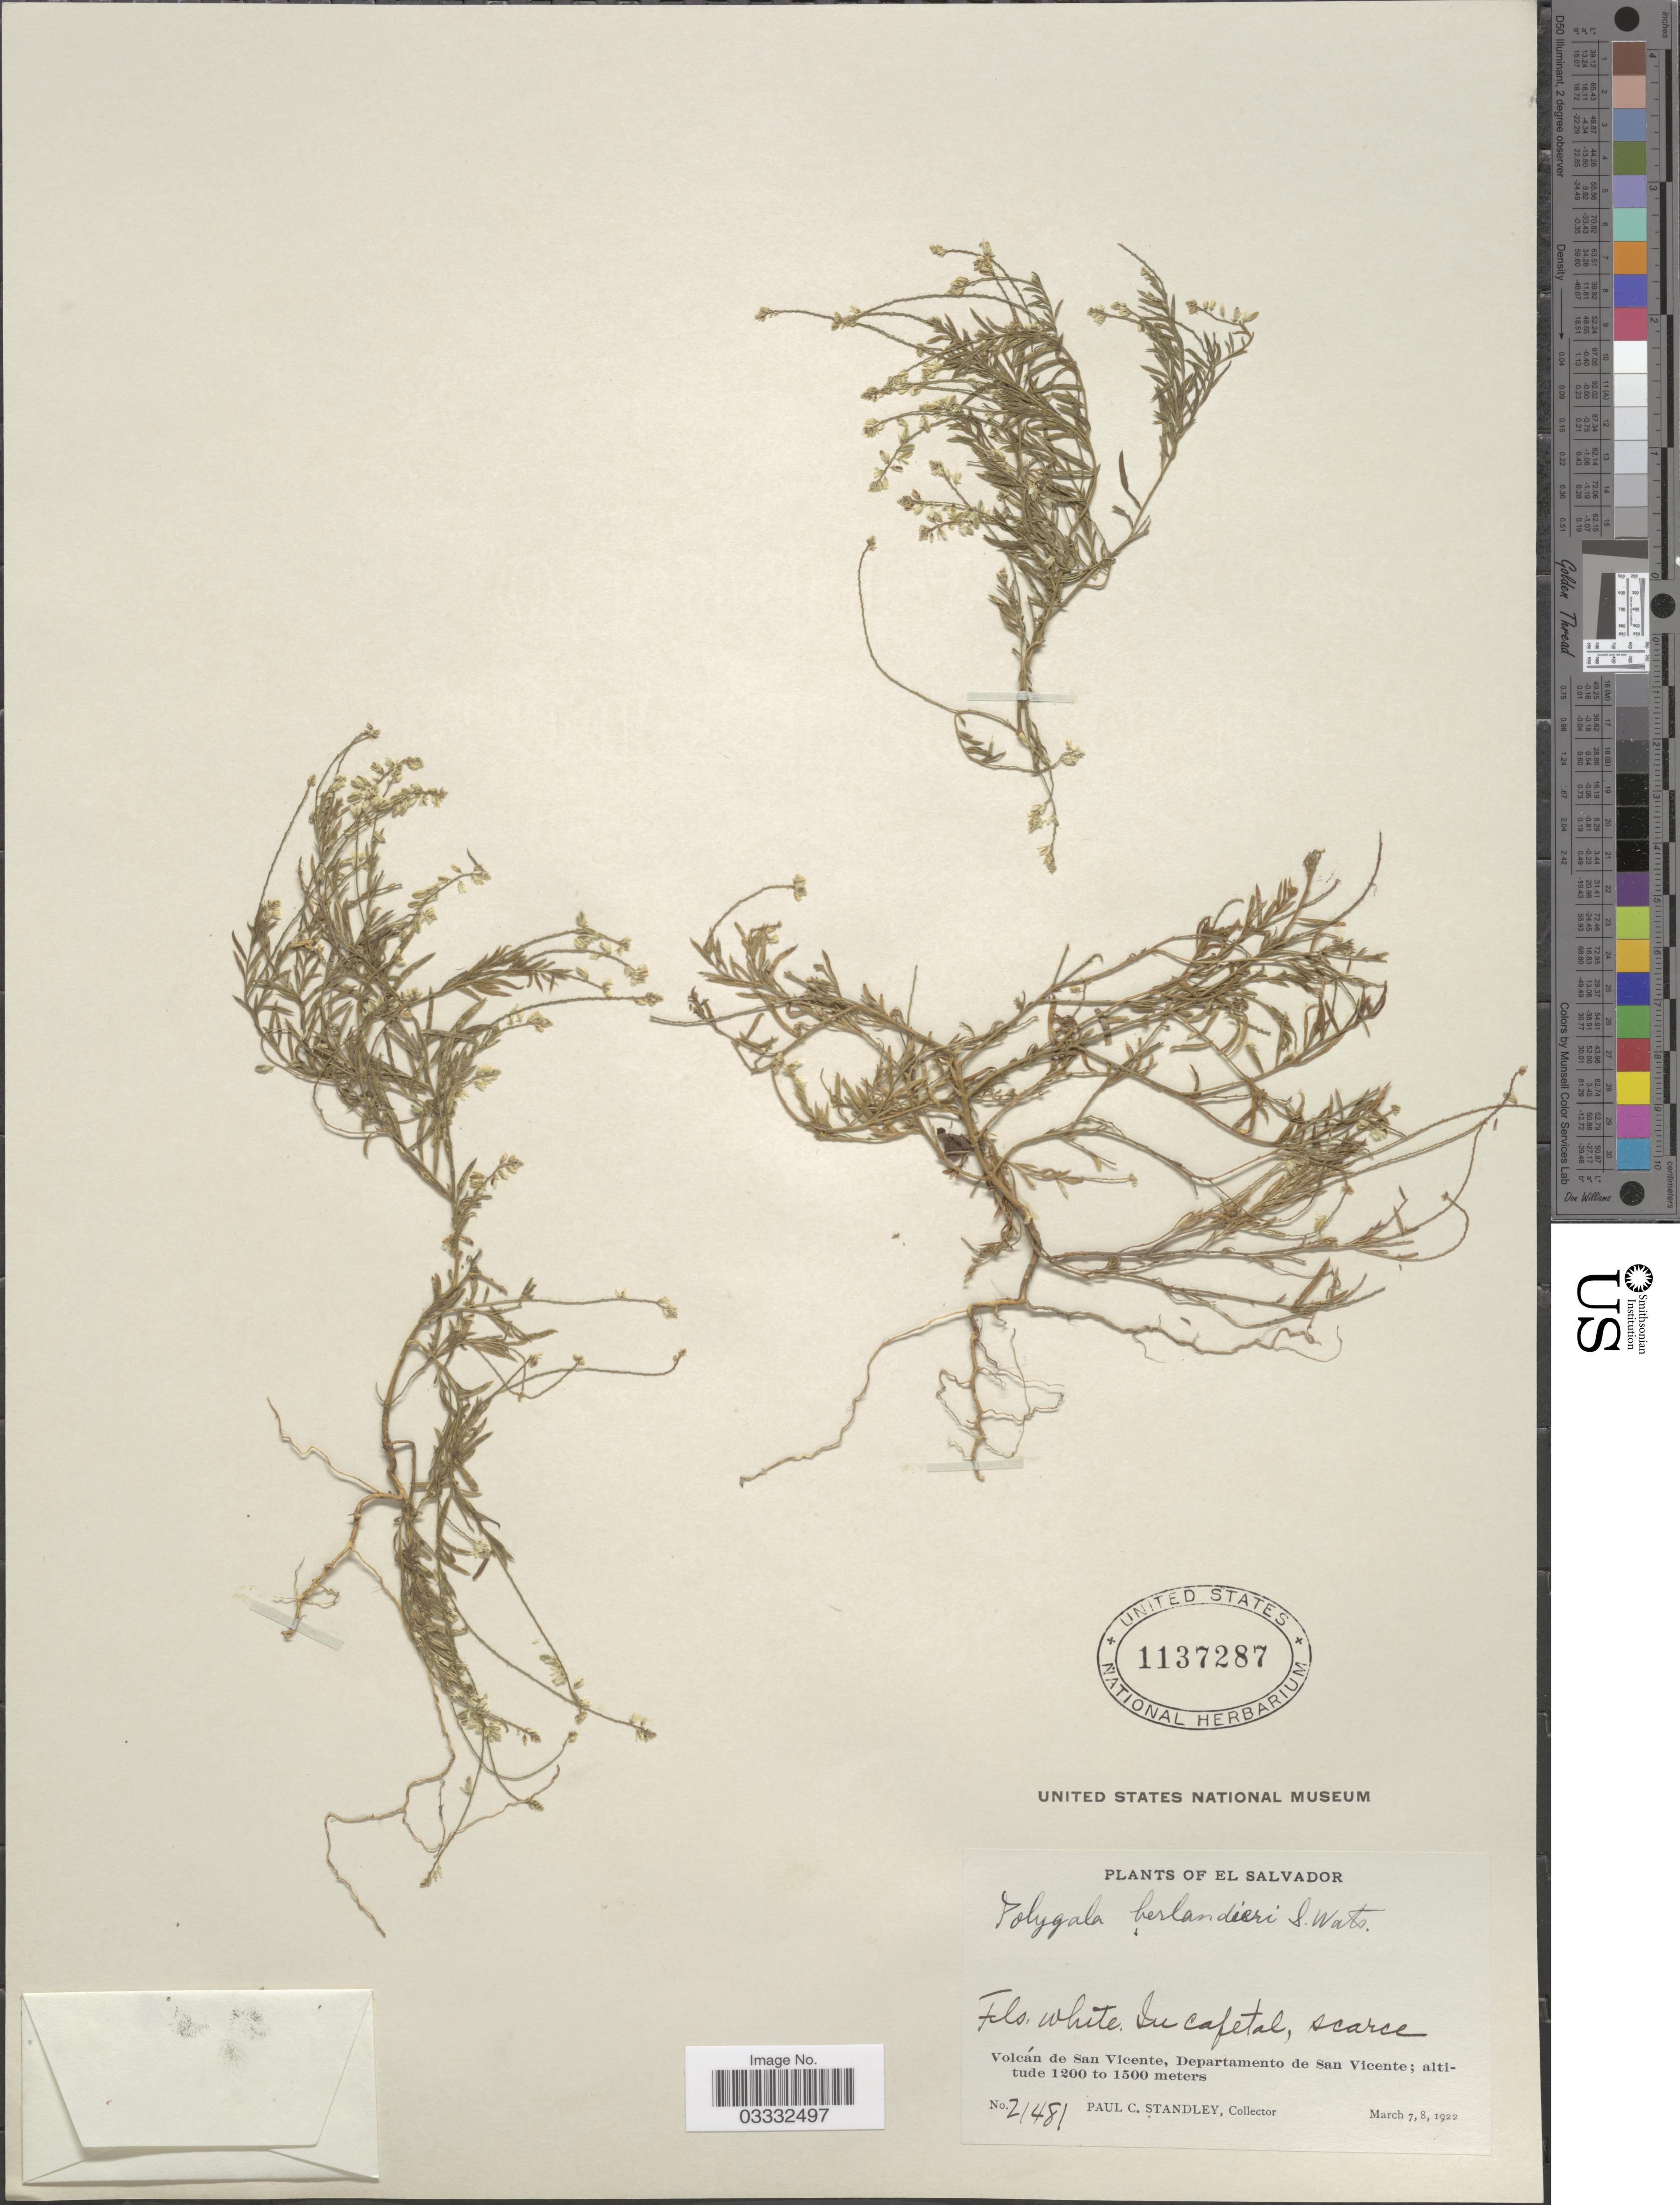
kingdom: Plantae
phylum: Tracheophyta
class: Magnoliopsida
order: Fabales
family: Polygalaceae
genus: Polygala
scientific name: Polygala berlandieri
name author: S. Watson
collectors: P. C. Standley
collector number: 21481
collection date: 1922-03-07/1922-03-08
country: El Salvador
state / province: San Vincente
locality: Volcán de San Vicente, Deoartamento de San Vicente.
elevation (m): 1200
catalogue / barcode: US 1137287